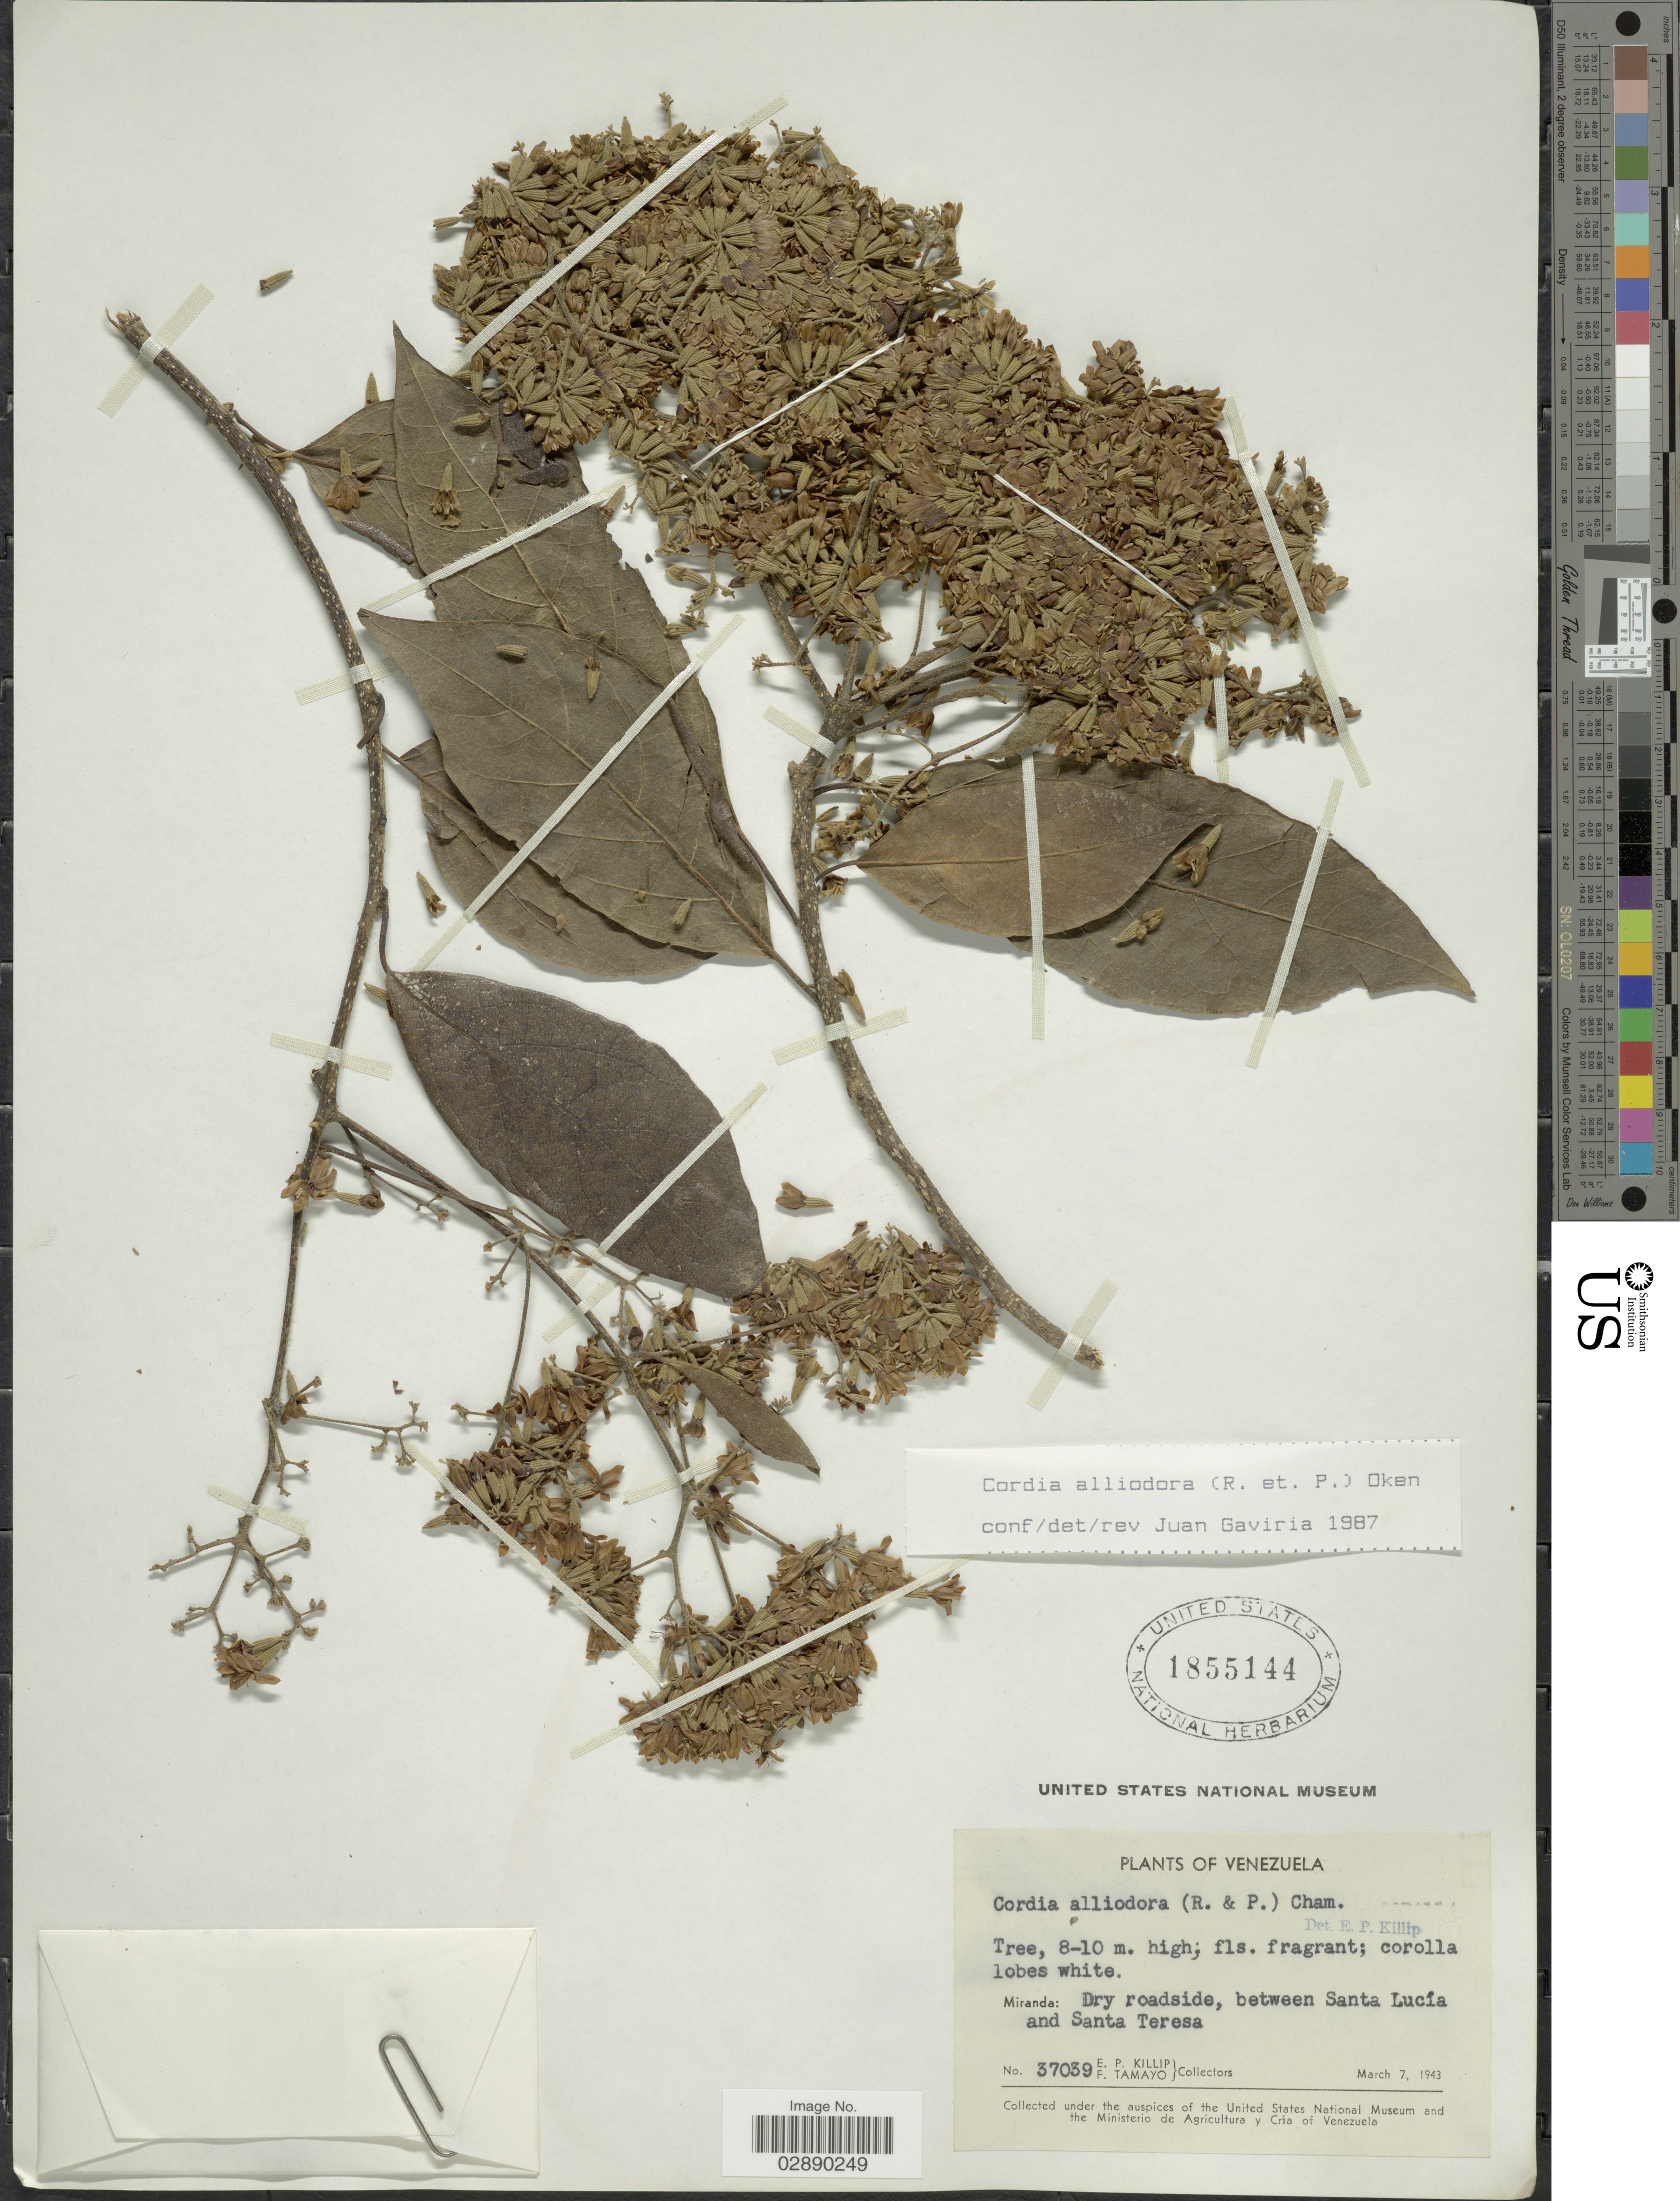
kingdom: Plantae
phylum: Tracheophyta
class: Magnoliopsida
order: Boraginales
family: Cordiaceae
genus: Cordia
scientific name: Cordia alliodora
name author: (Ruiz & Pav.) Oken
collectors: E. P. Killip & F. Tamayo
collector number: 37039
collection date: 1943-03-07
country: Venezuela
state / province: Miranda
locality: Dry roadside, between Santa Lucía and Santa Teresa.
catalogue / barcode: US 1855144